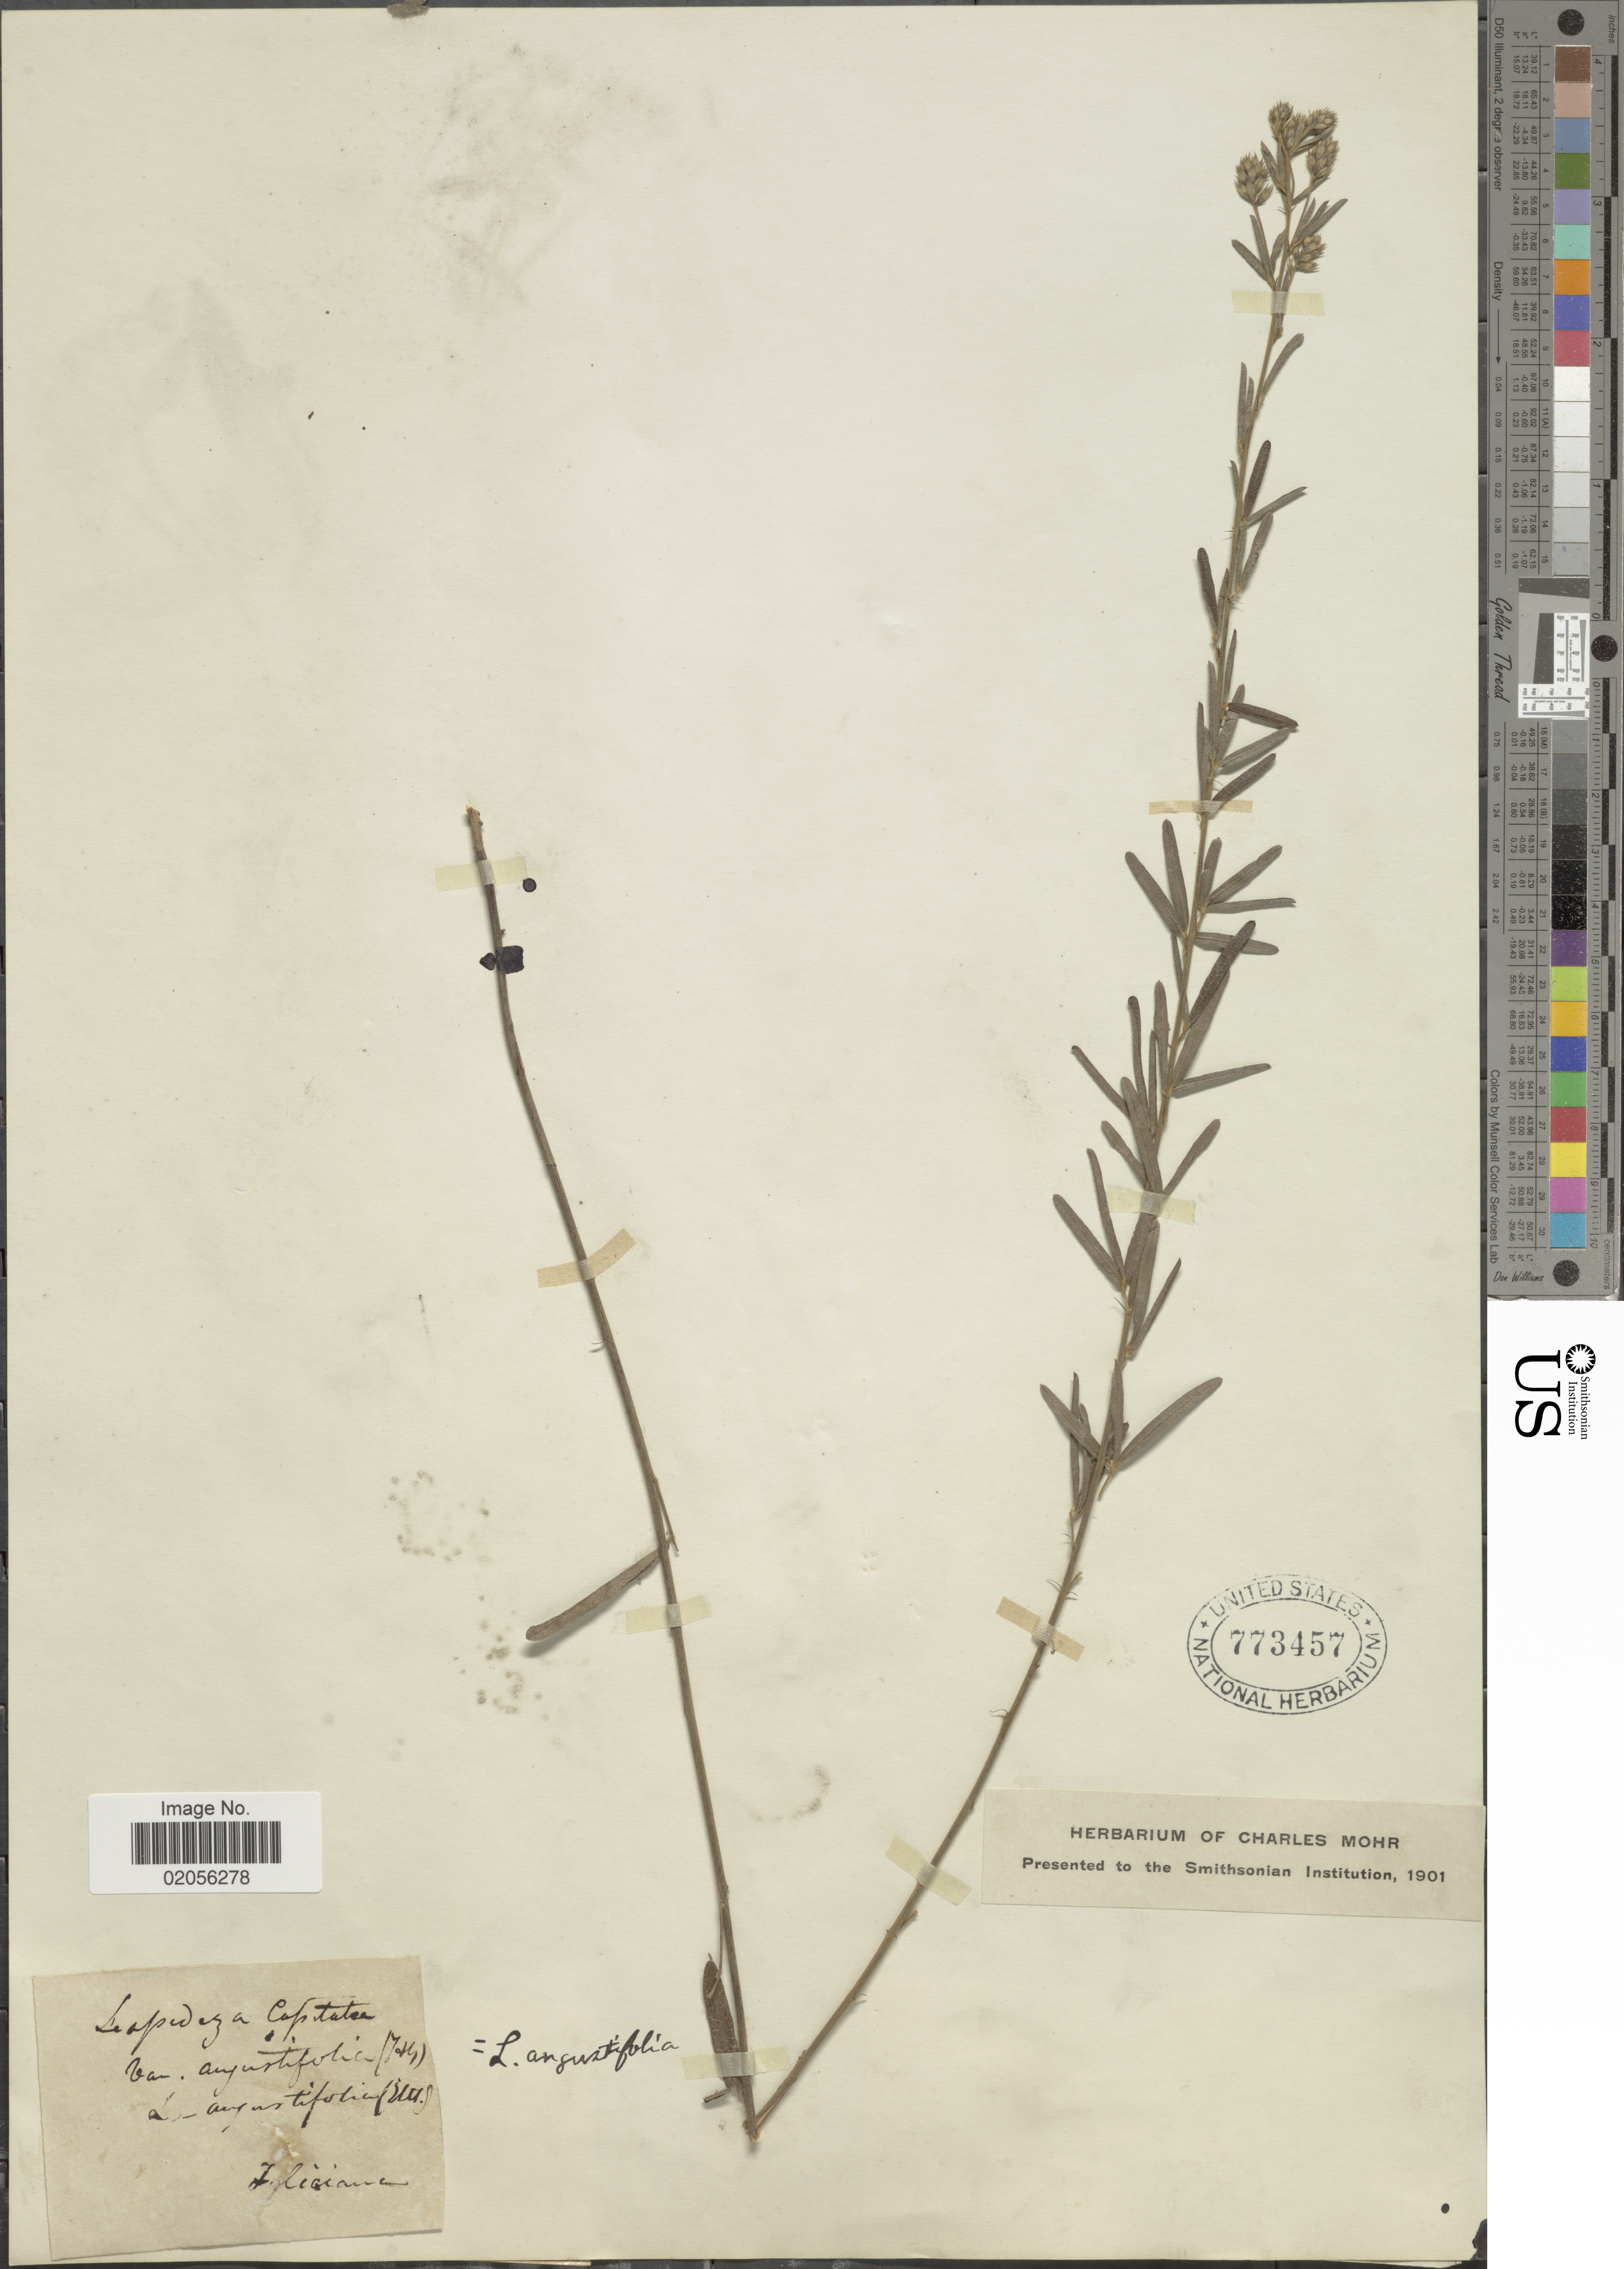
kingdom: Plantae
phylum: Tracheophyta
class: Magnoliopsida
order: Fabales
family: Fabaceae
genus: Lespedeza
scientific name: Lespedeza angustifolia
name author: (Pursh) Elliott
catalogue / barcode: US 773457